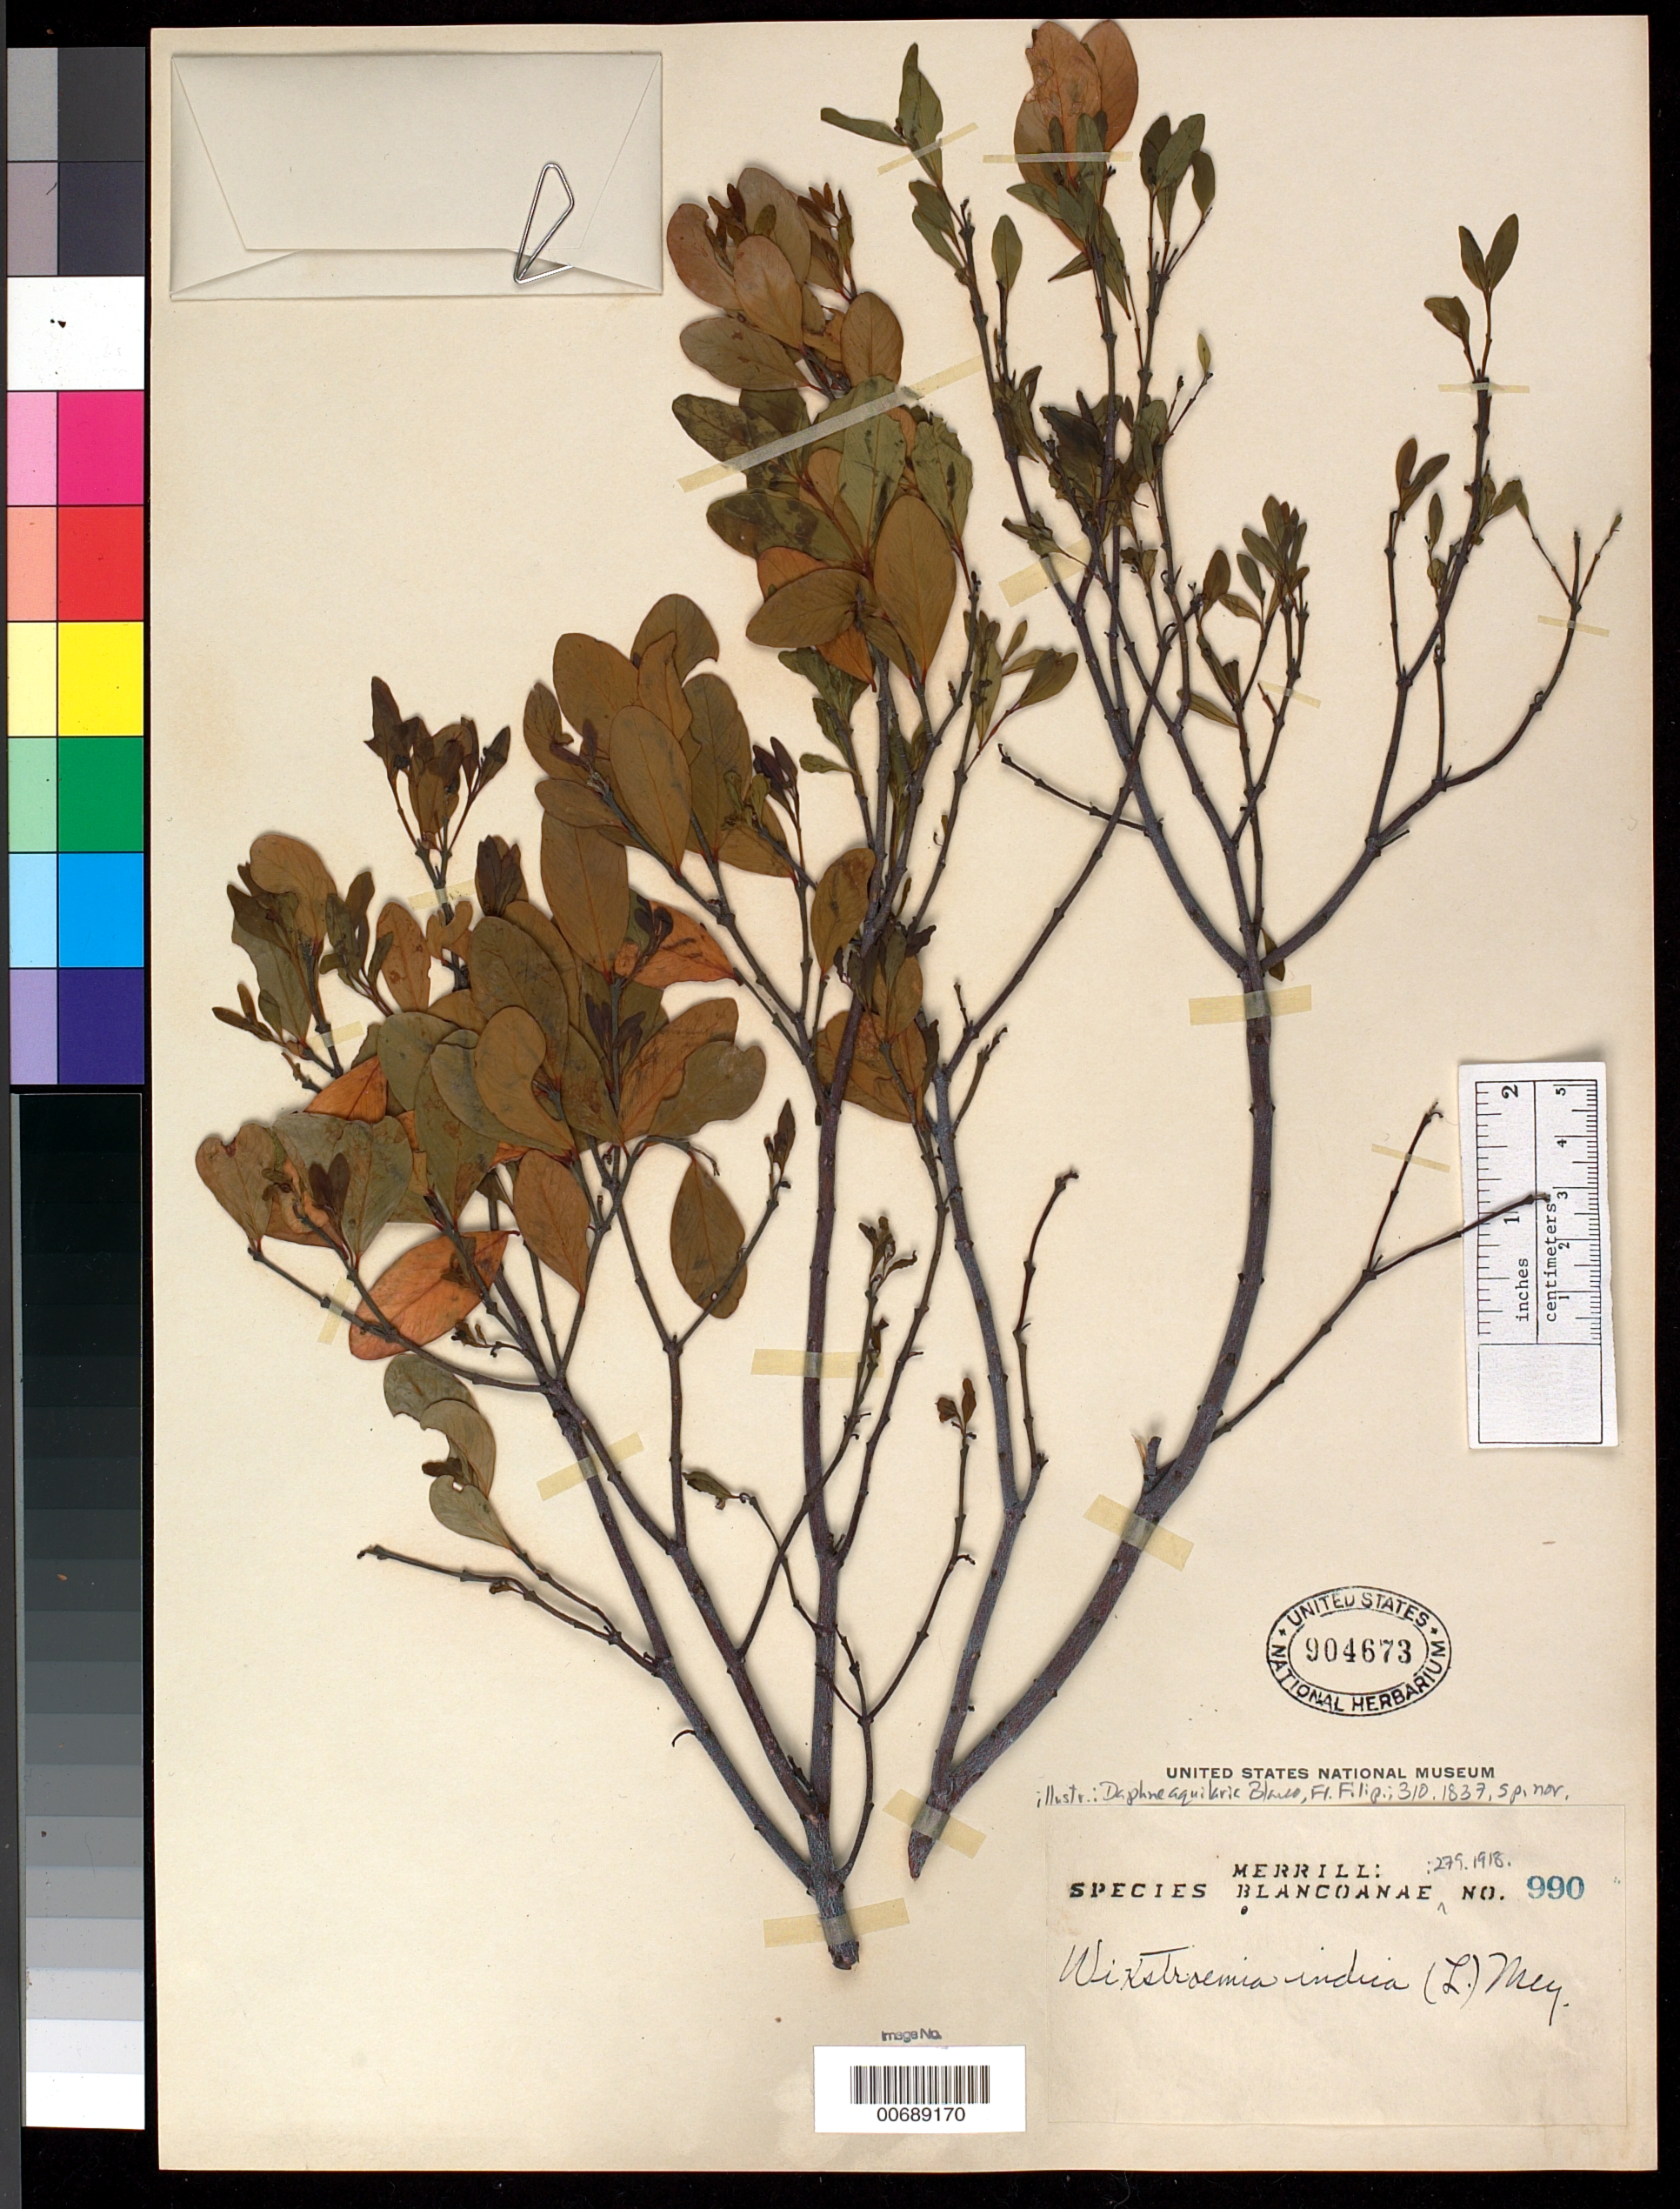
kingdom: Plantae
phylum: Tracheophyta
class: Magnoliopsida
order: Malvales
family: Thymelaeaceae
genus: Wikstroemia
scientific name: Wikstroemia indica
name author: (L.) C.A. Mey.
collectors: E. D. Merrill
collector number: Sp. Blancoan. 0990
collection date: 1916-11-23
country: Philippines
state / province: Ilocos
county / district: Ilocos Sur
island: Luzon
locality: Burgos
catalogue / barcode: US 904673